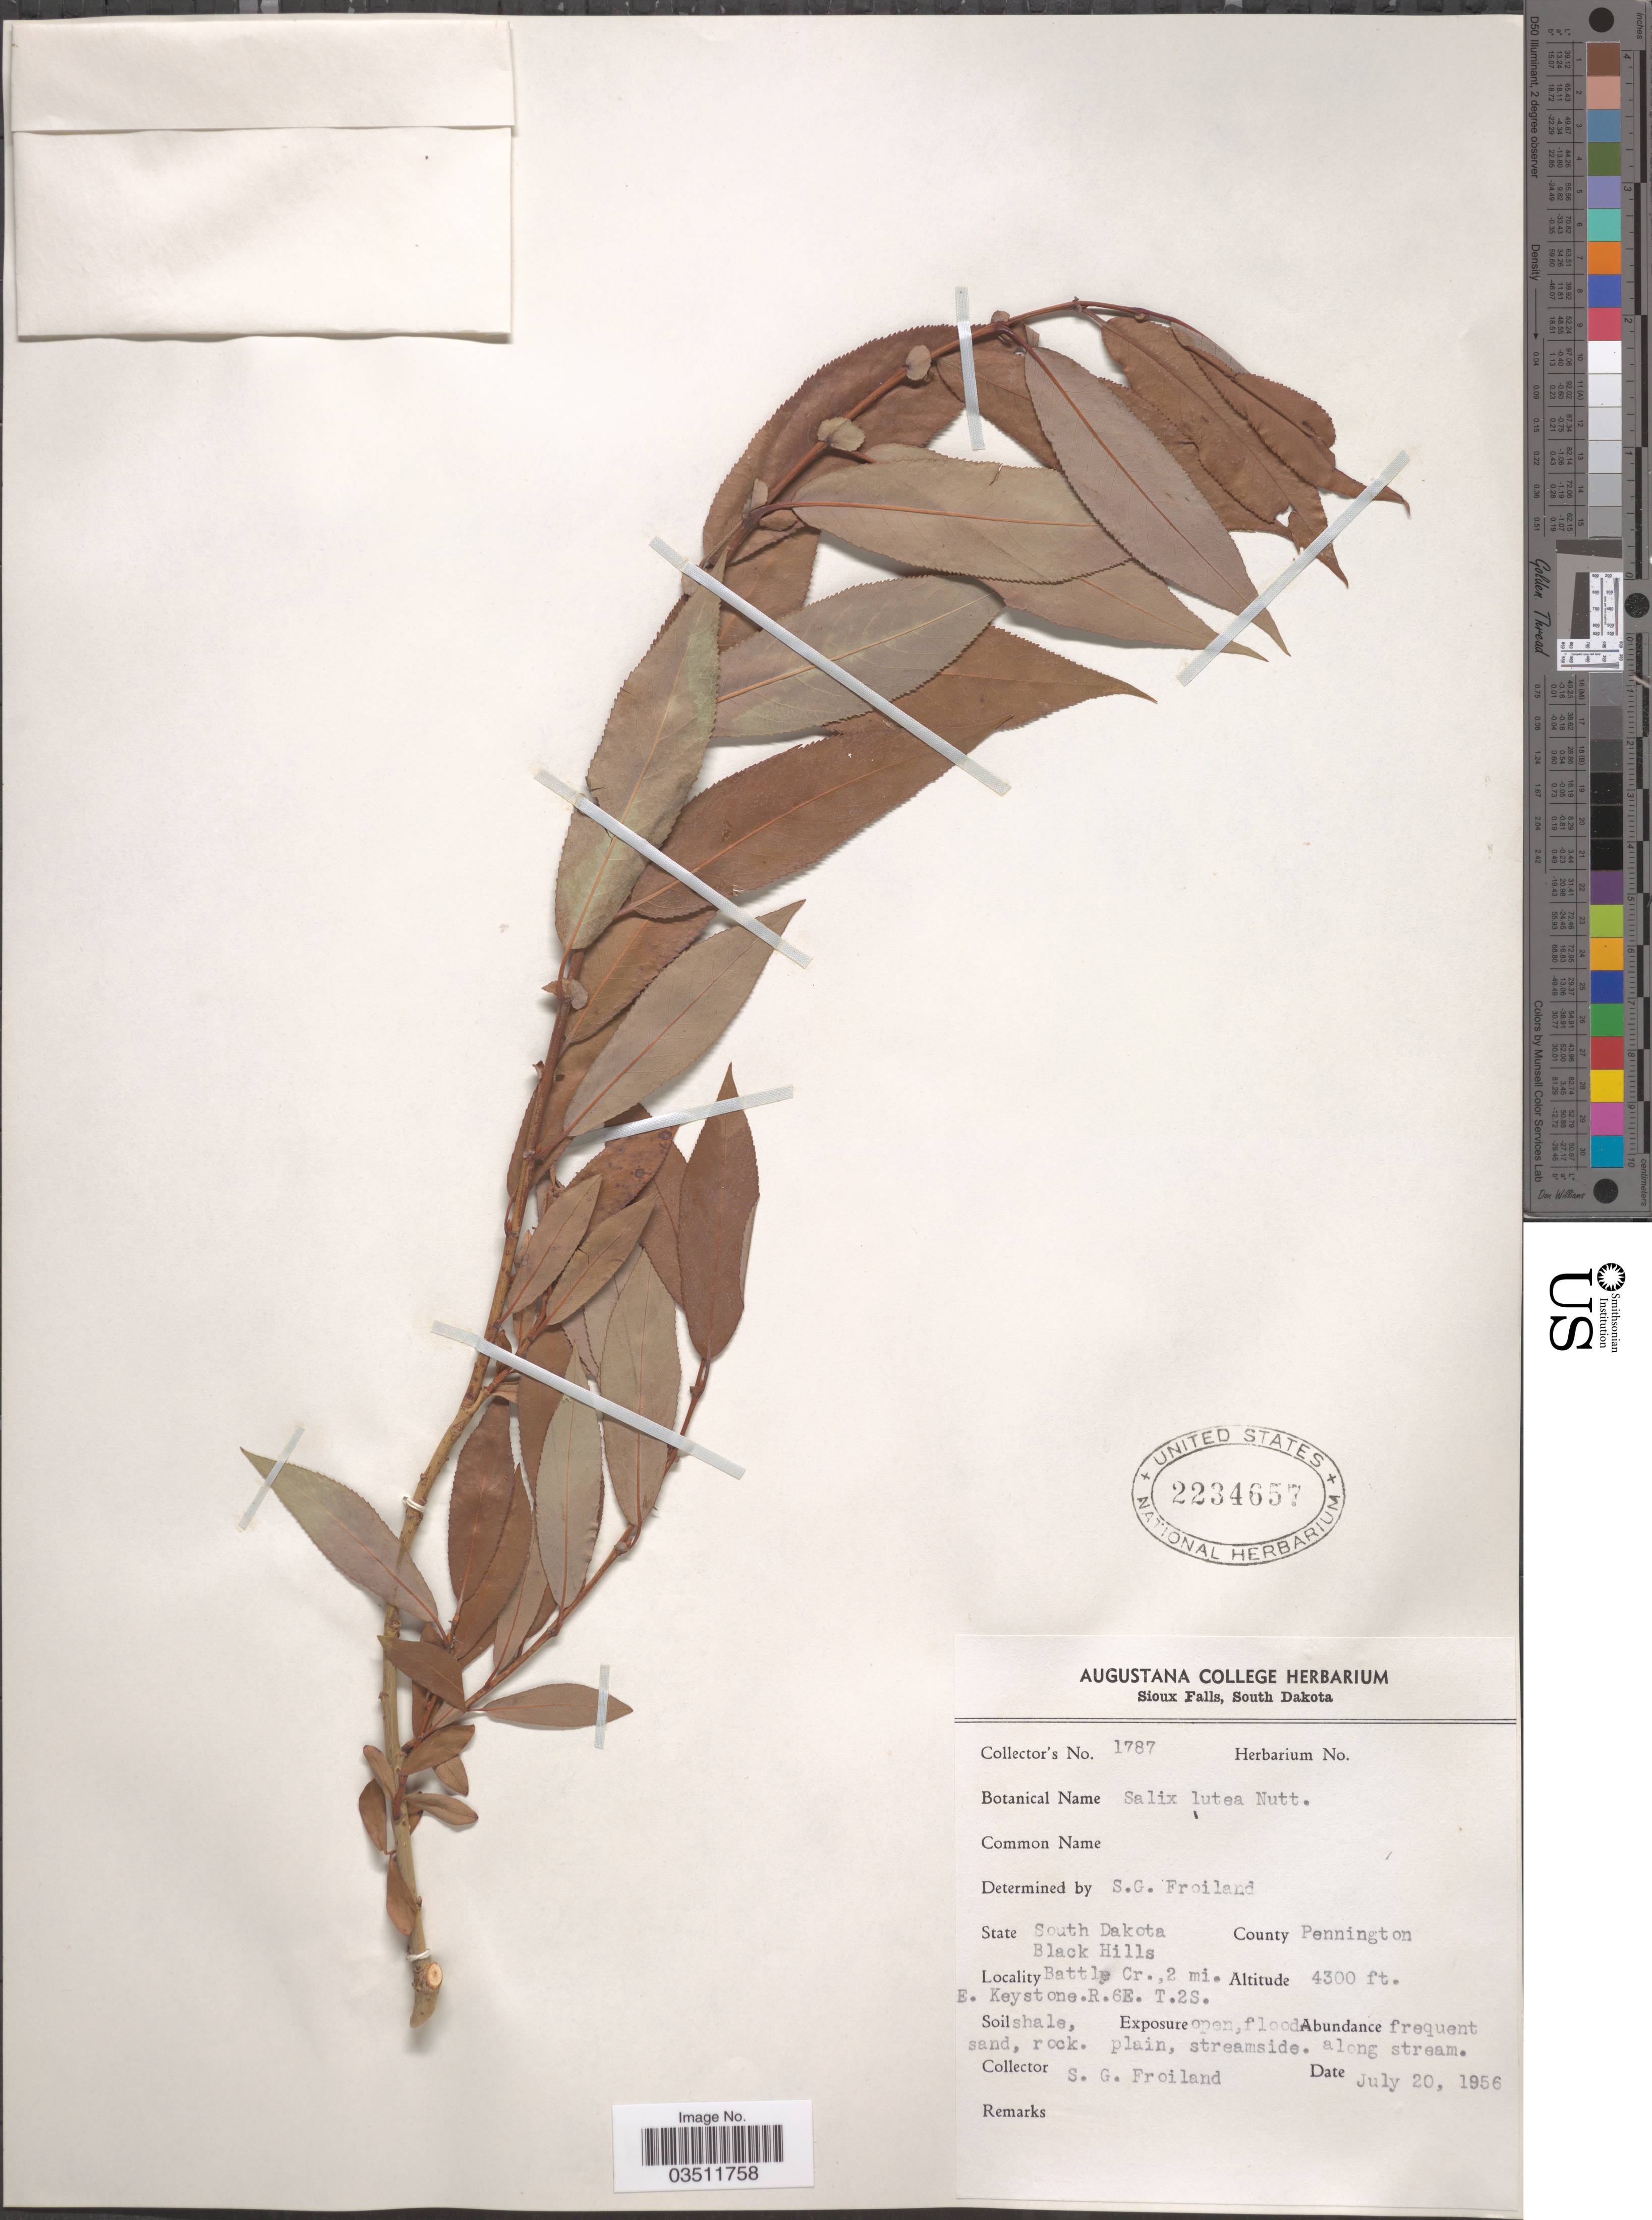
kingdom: Plantae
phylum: Tracheophyta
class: Magnoliopsida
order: Malpighiales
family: Salicaceae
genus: Salix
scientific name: Salix lutea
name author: Nutt.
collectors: S. Froiland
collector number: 1787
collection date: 1956-07-20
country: United States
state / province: South Dakota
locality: County Pennington. Black Hills. Battle Cr., 2 mi. E. Keystone. R.6E. T.2S.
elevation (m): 1311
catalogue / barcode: US 2234657